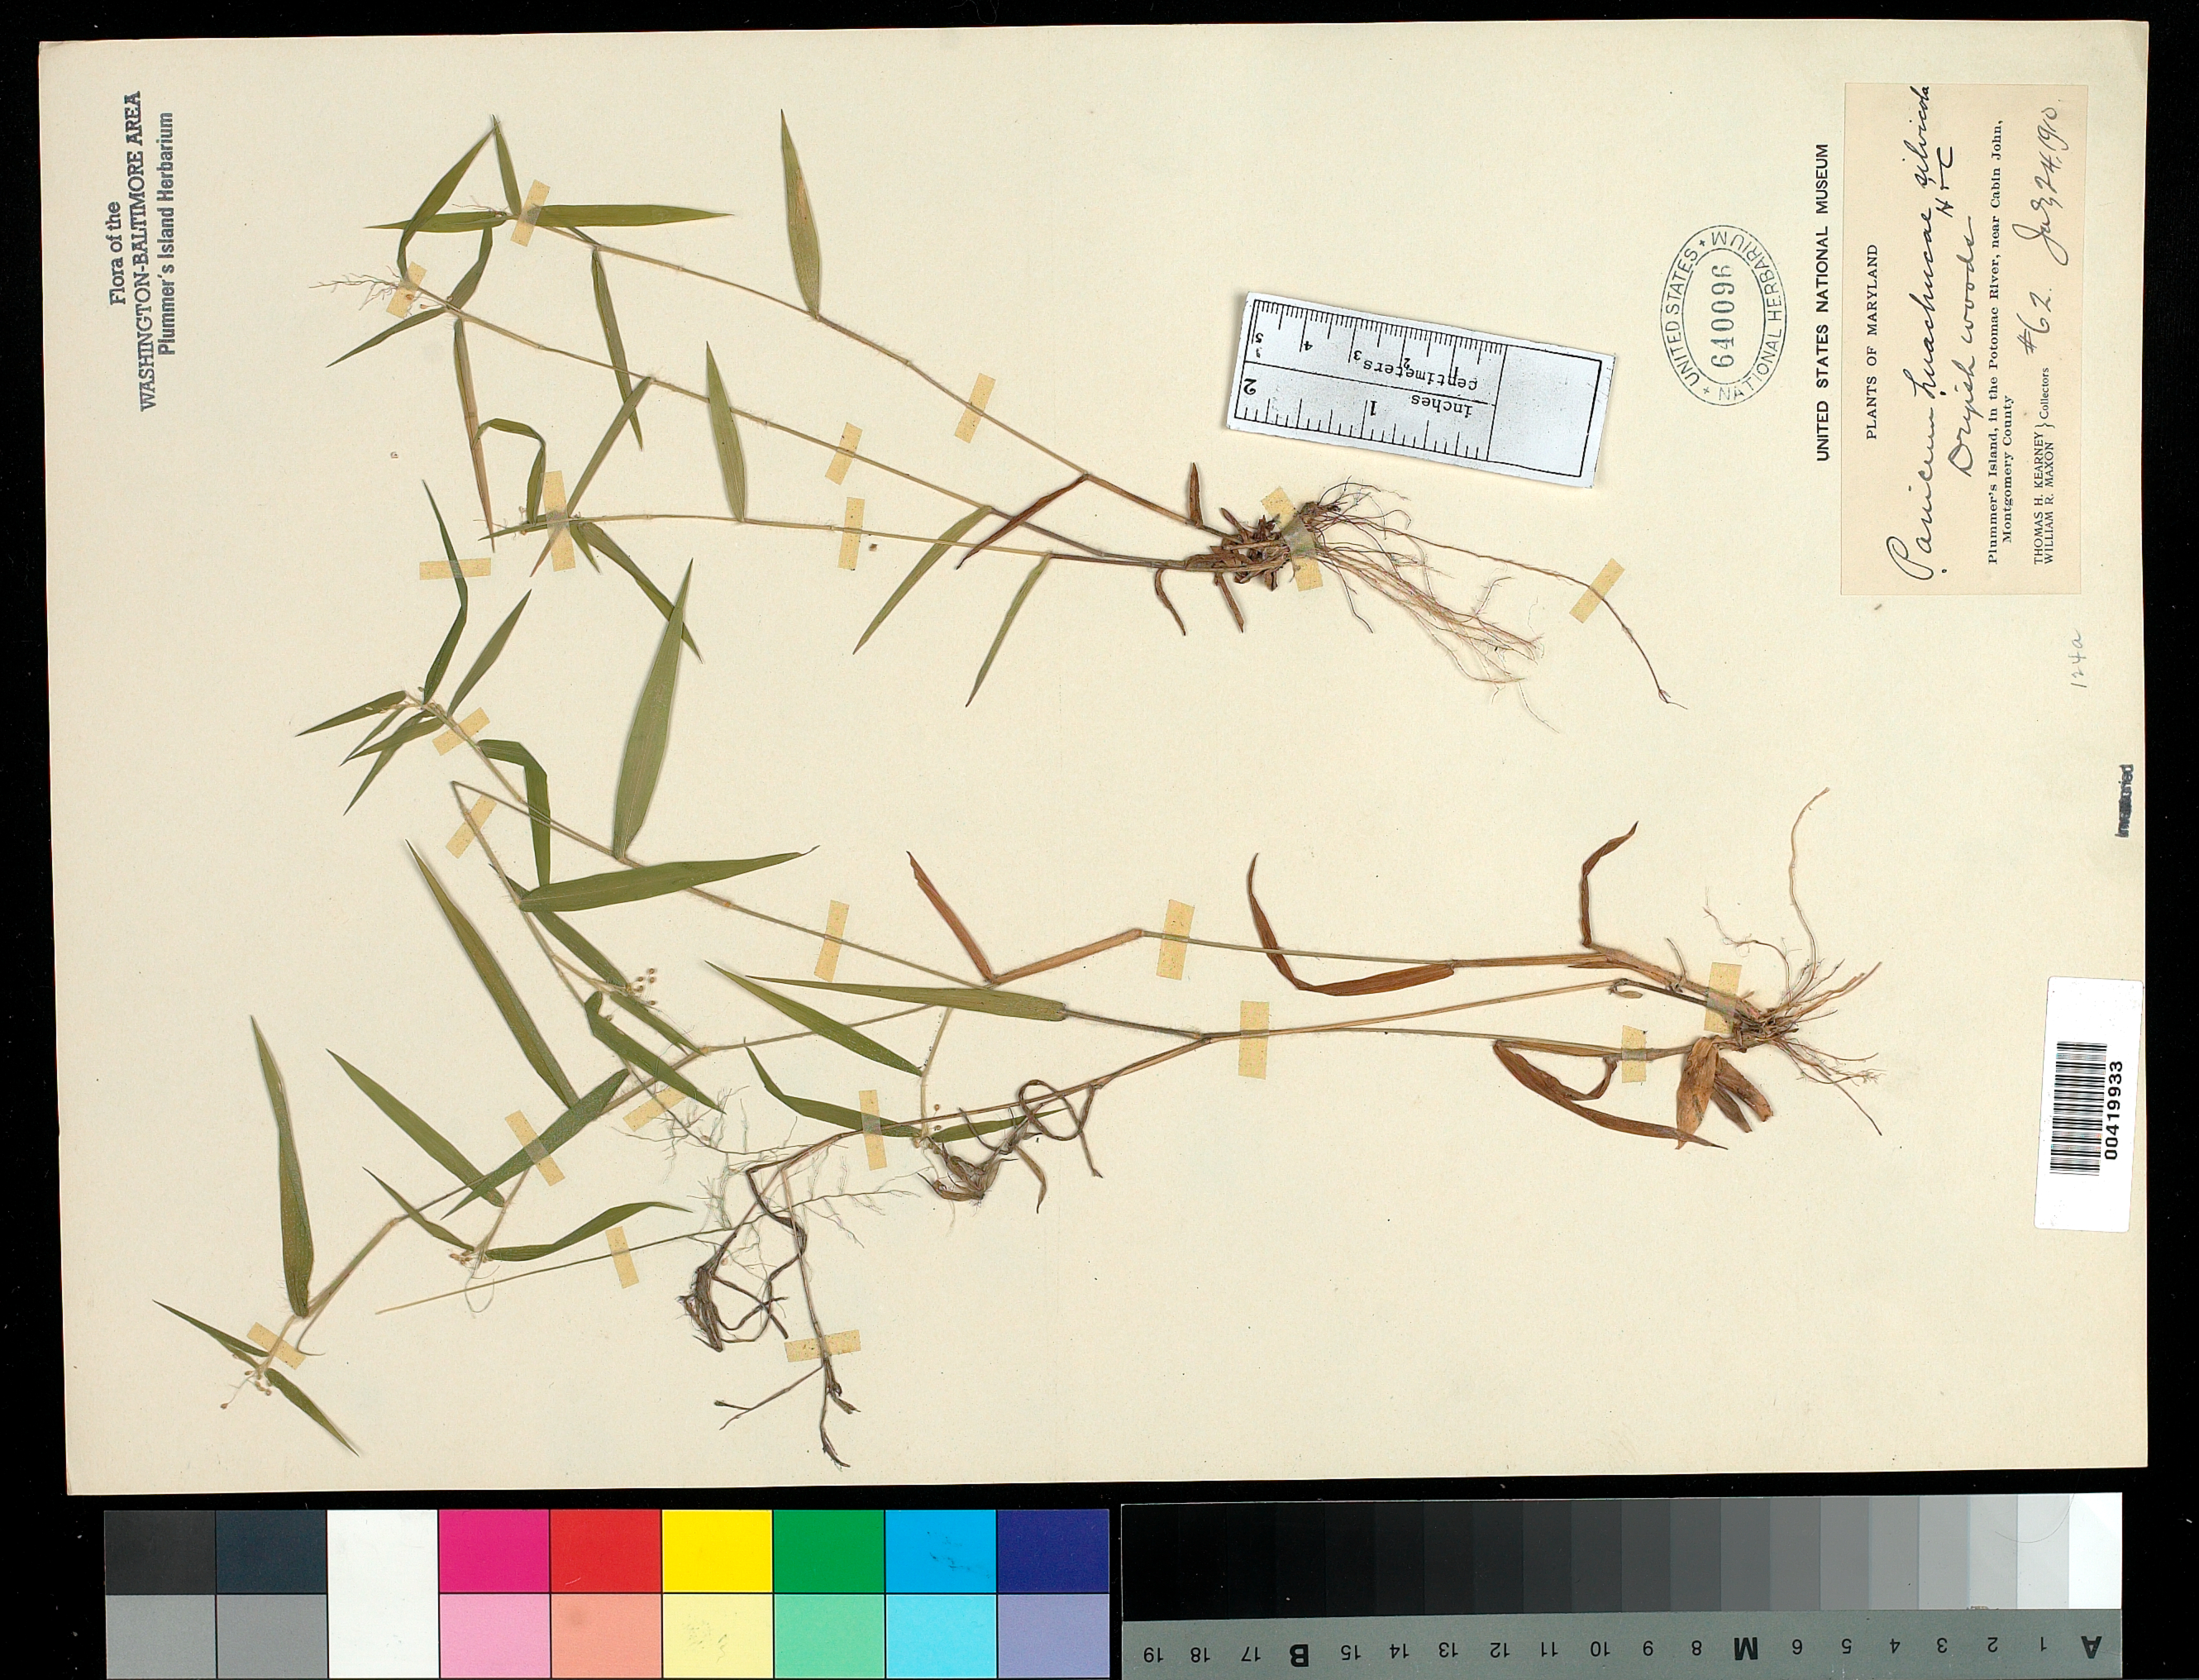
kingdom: Plantae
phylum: Tracheophyta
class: Liliopsida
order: Poales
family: Poaceae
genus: Dichanthelium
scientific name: Dichanthelium acuminatum var. fasciculatum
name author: (Torr.) Freckmann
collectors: T. H. Kearney & W. R. Maxon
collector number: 62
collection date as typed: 24 Jul 1910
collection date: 1910-07-24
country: United States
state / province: Maryland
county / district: Montgomery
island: Plummers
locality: Plummer's Island C. & O. Canal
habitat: Dryish woods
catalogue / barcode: US 640096